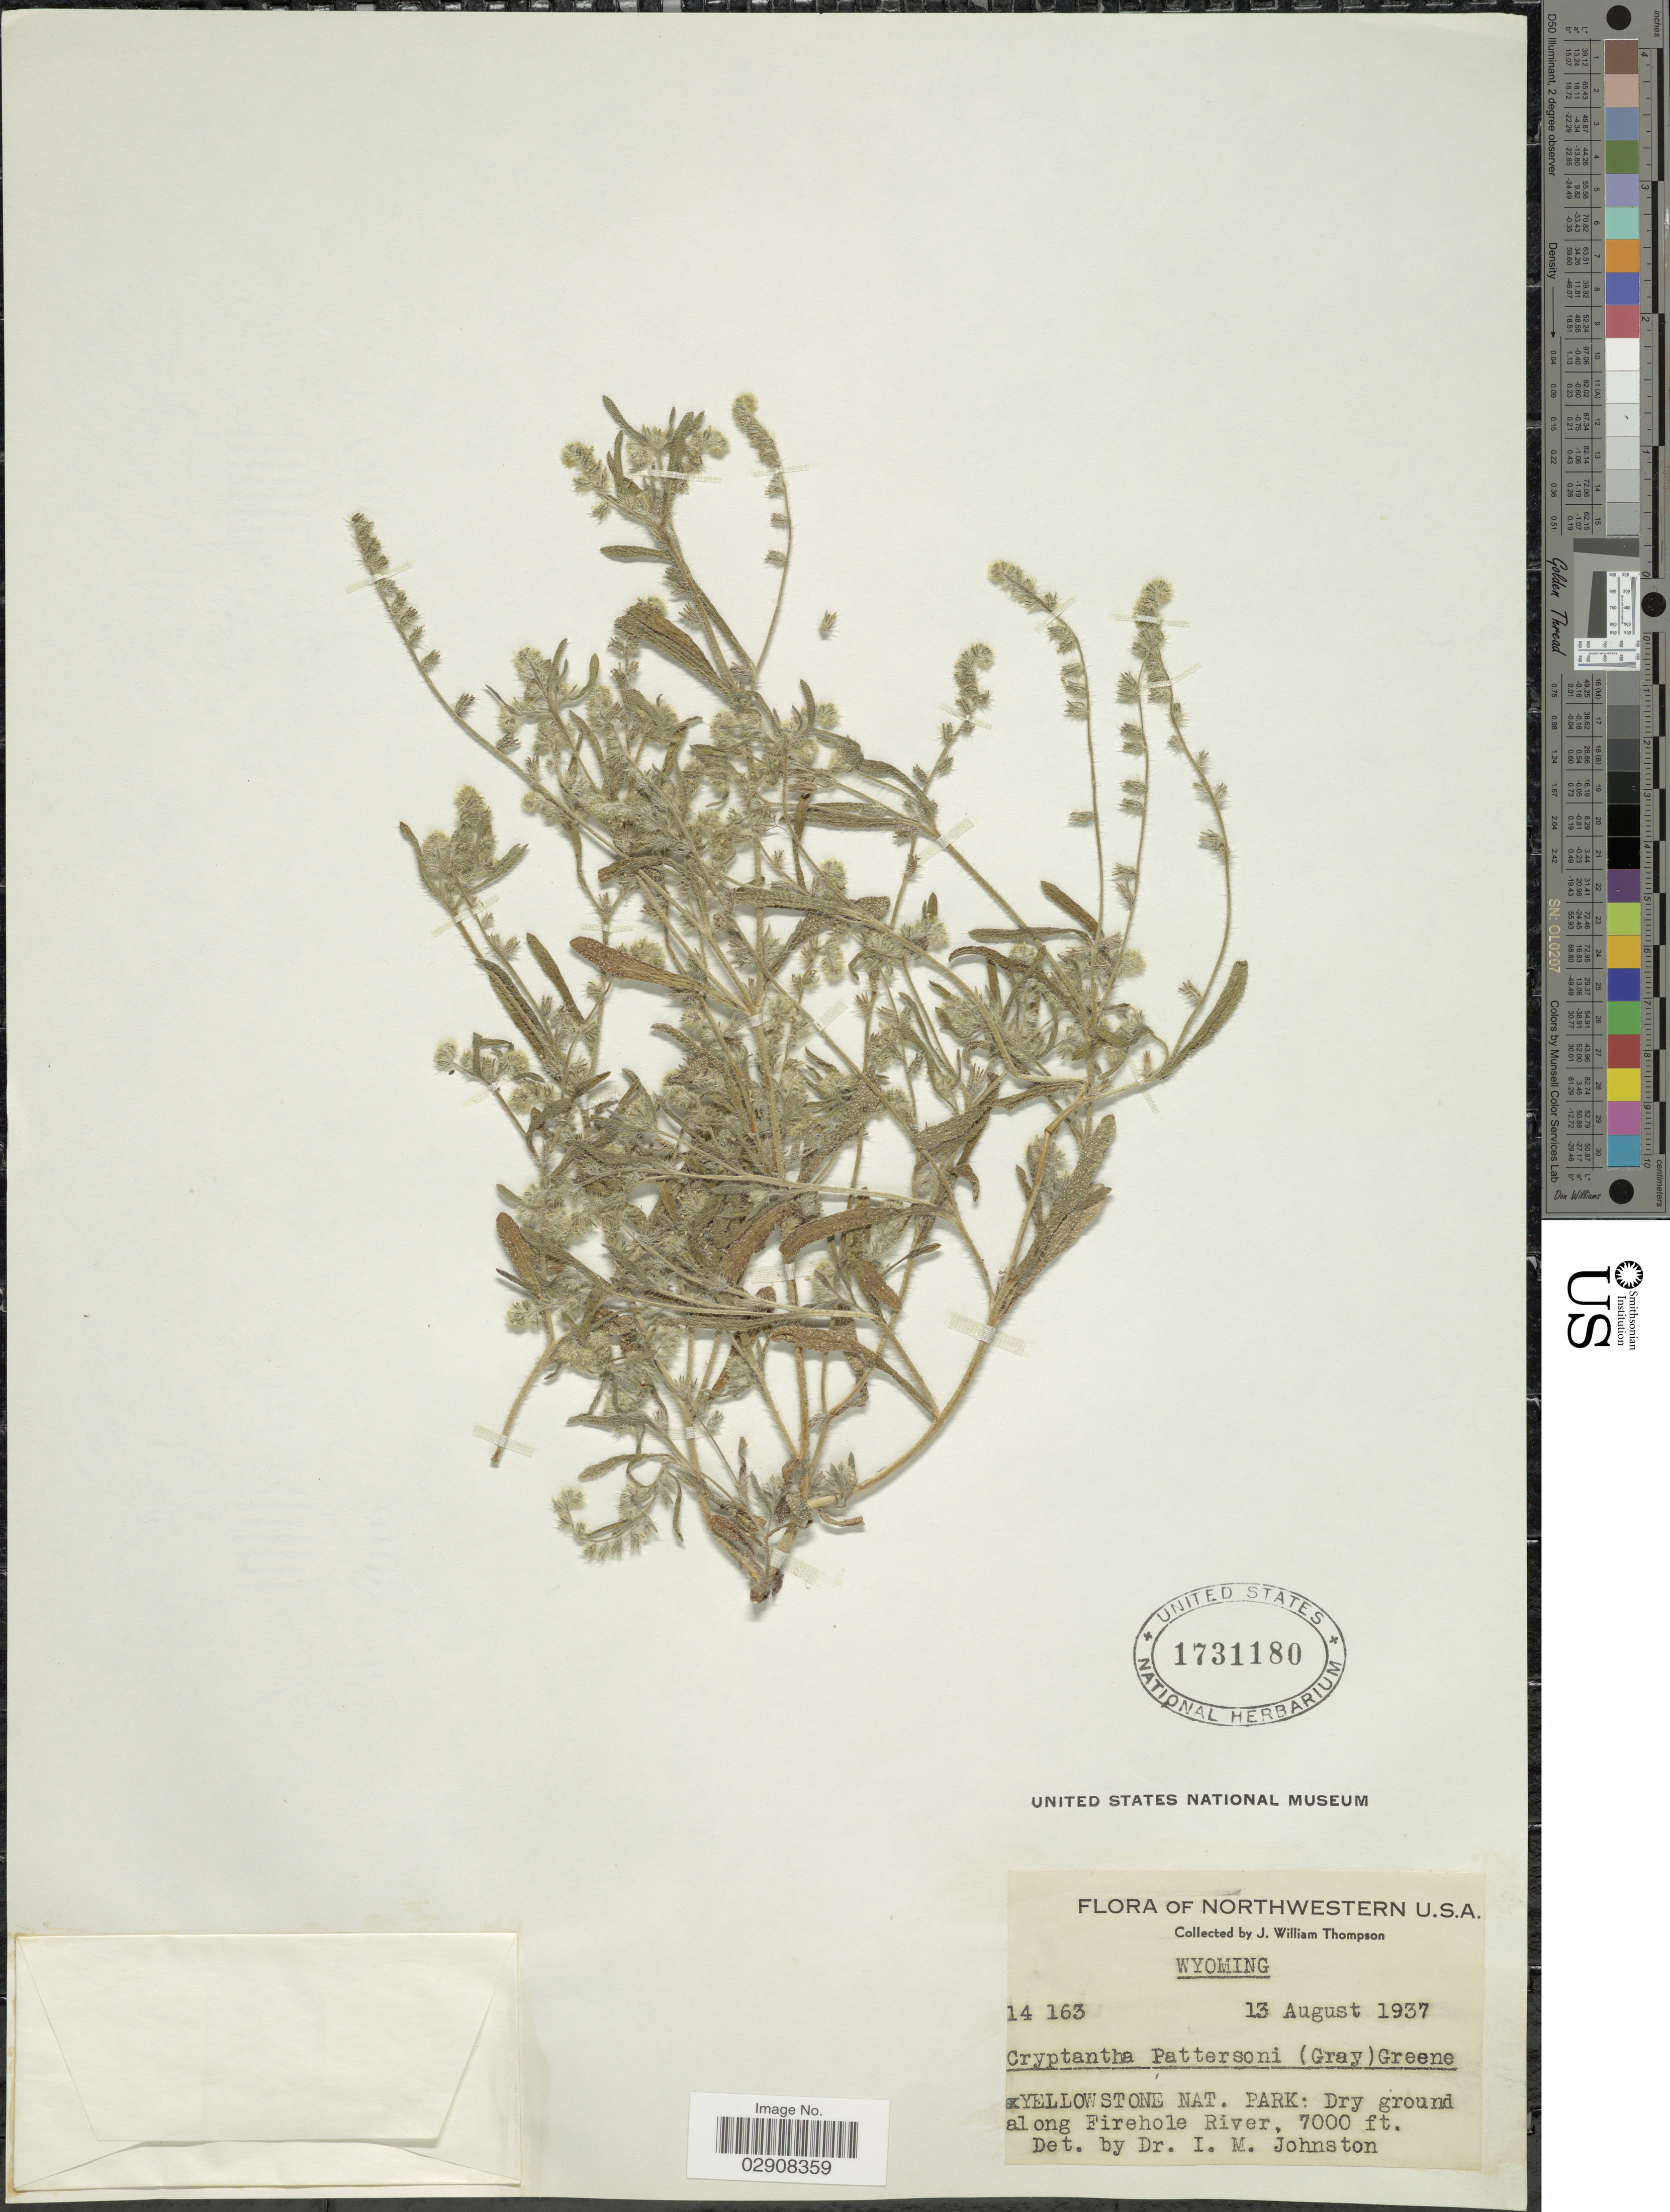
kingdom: Plantae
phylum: Tracheophyta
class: Magnoliopsida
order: Boraginales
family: Boraginaceae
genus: Cryptantha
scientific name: Cryptantha pattersonii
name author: (A. Gray) S.W. Greene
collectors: J. W. Thompson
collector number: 14163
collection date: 1937-08-13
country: United States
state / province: Wyoming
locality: Northwestern. Yellowstone Nat. Park. Dry ground along Firehole River.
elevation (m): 2134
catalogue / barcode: US 1731180